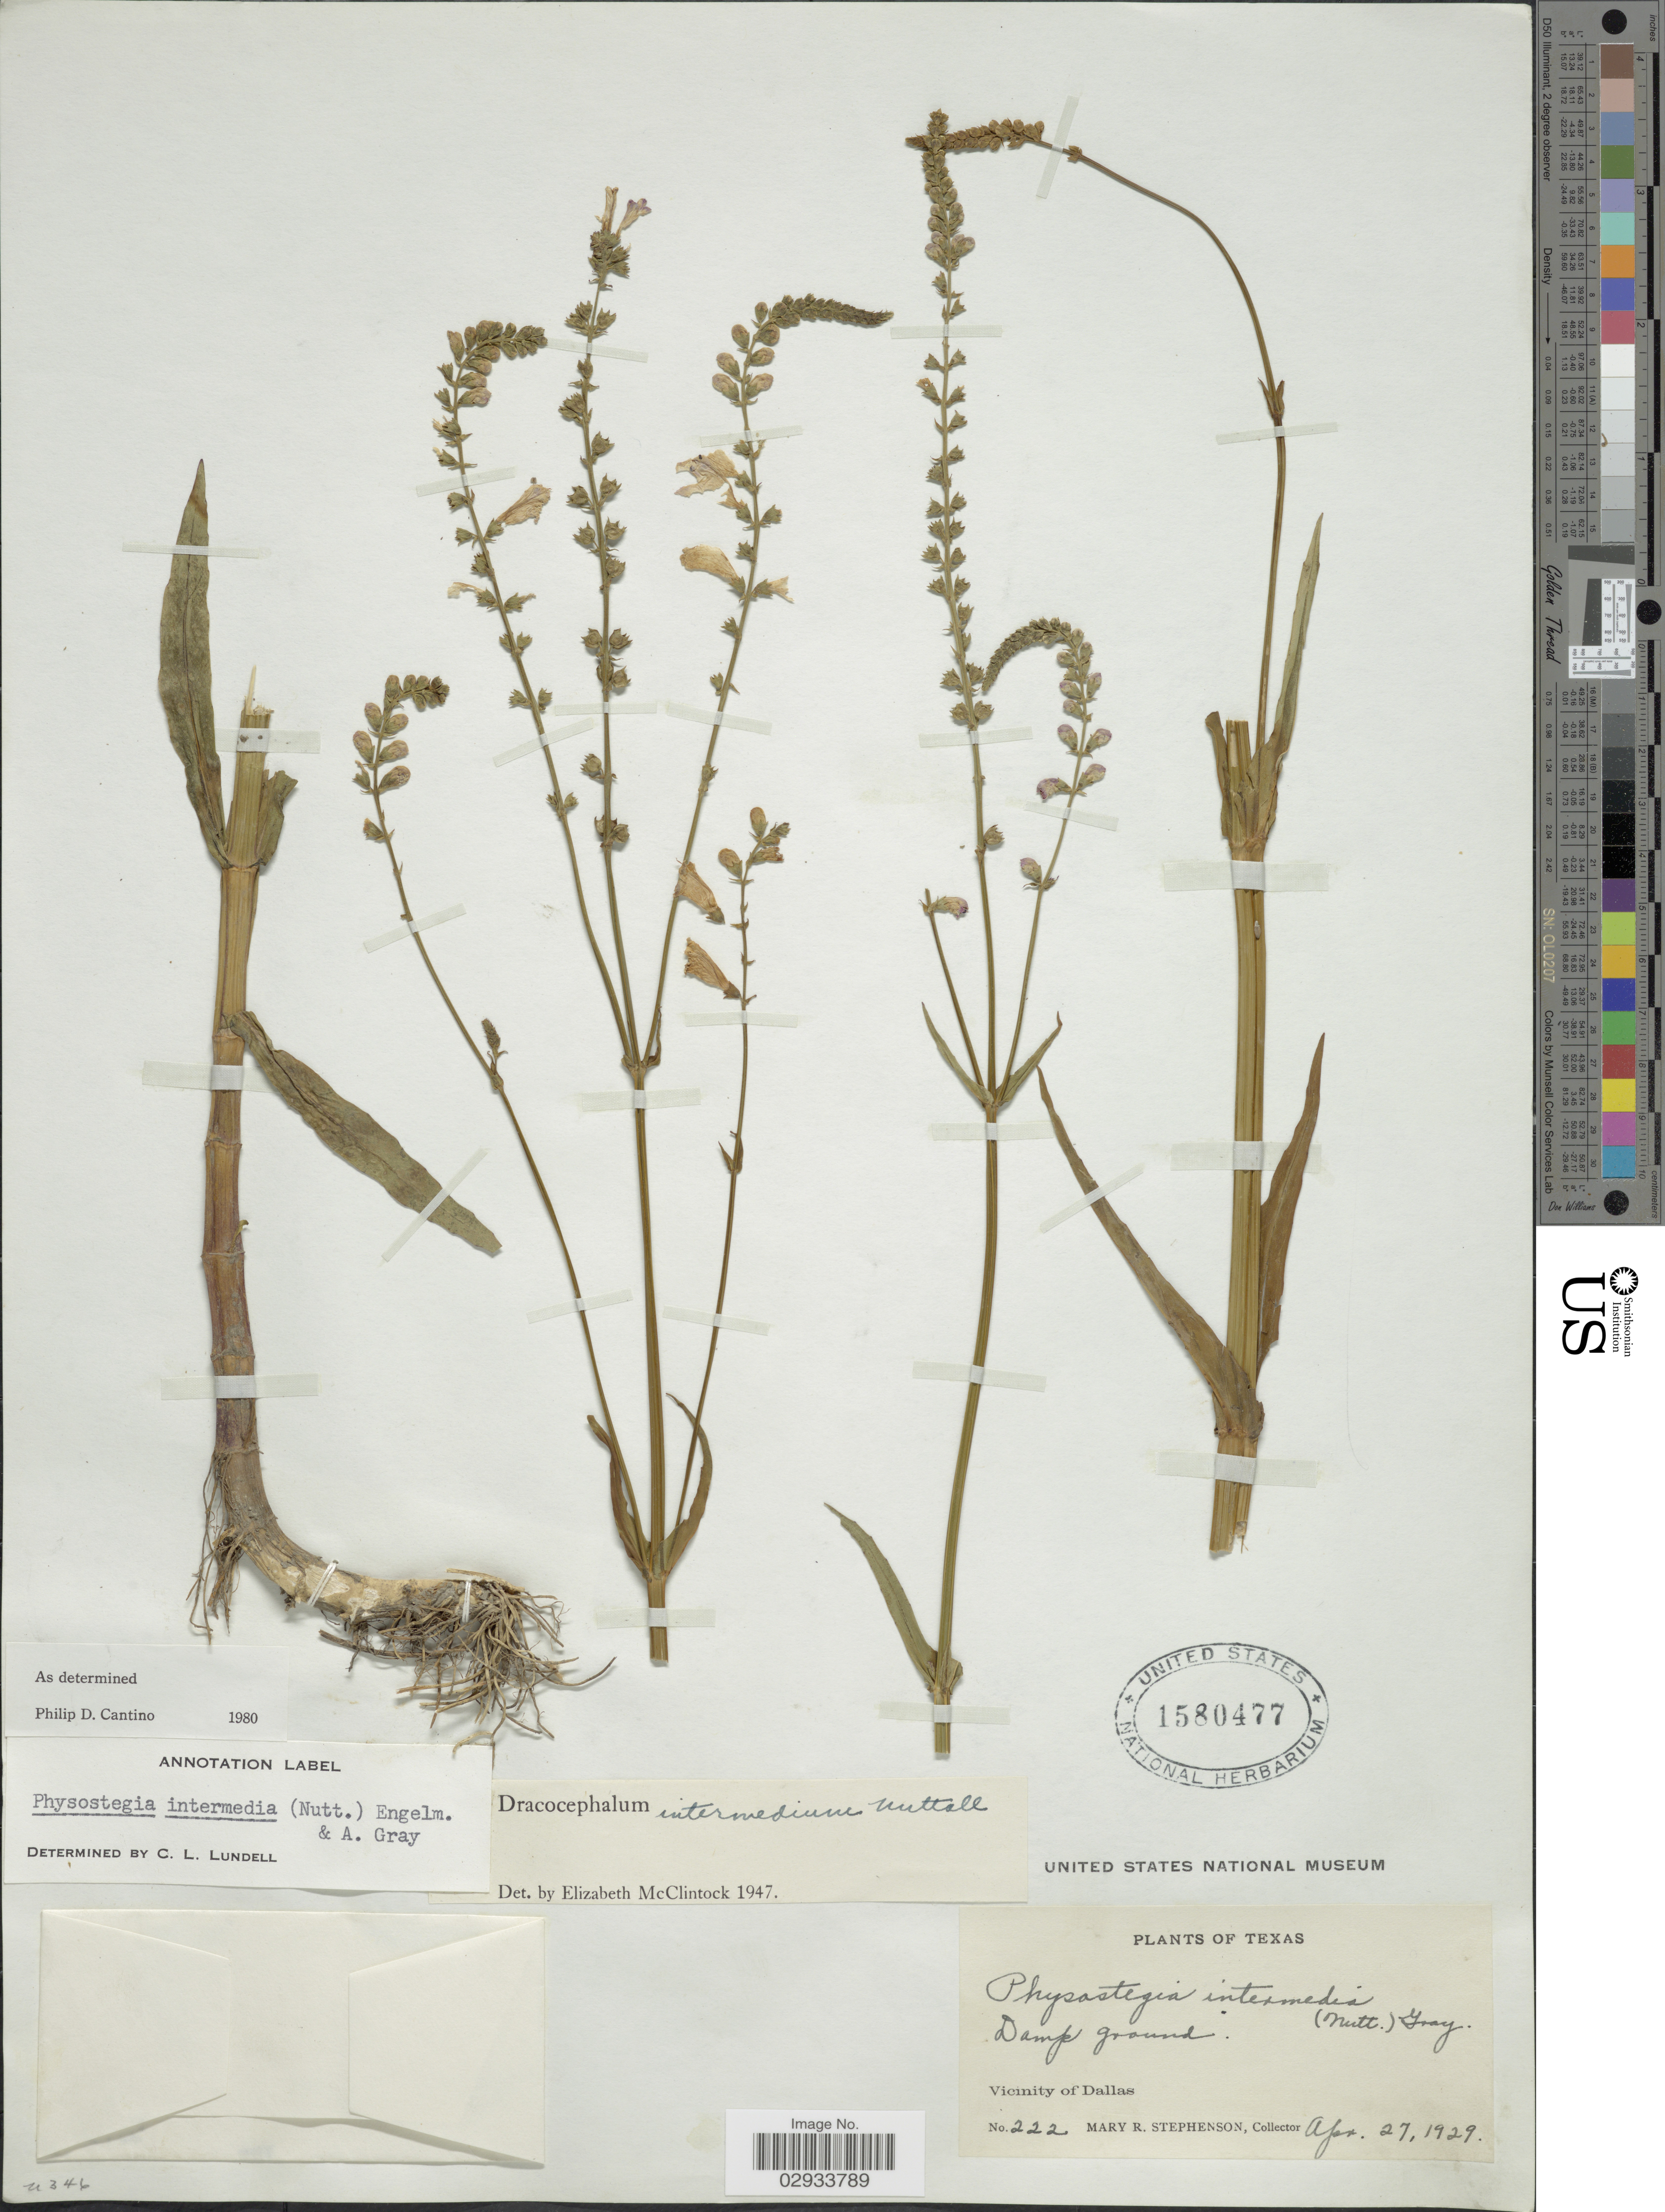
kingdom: Plantae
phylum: Tracheophyta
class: Magnoliopsida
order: Lamiales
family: Lamiaceae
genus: Physostegia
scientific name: Physostegia intermedia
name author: (Nutt.) Engelm. & A. Gray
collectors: M. Stephenson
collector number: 222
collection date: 1929-04-27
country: United States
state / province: Texas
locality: Vicinity of Dallas.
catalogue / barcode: US 1580477